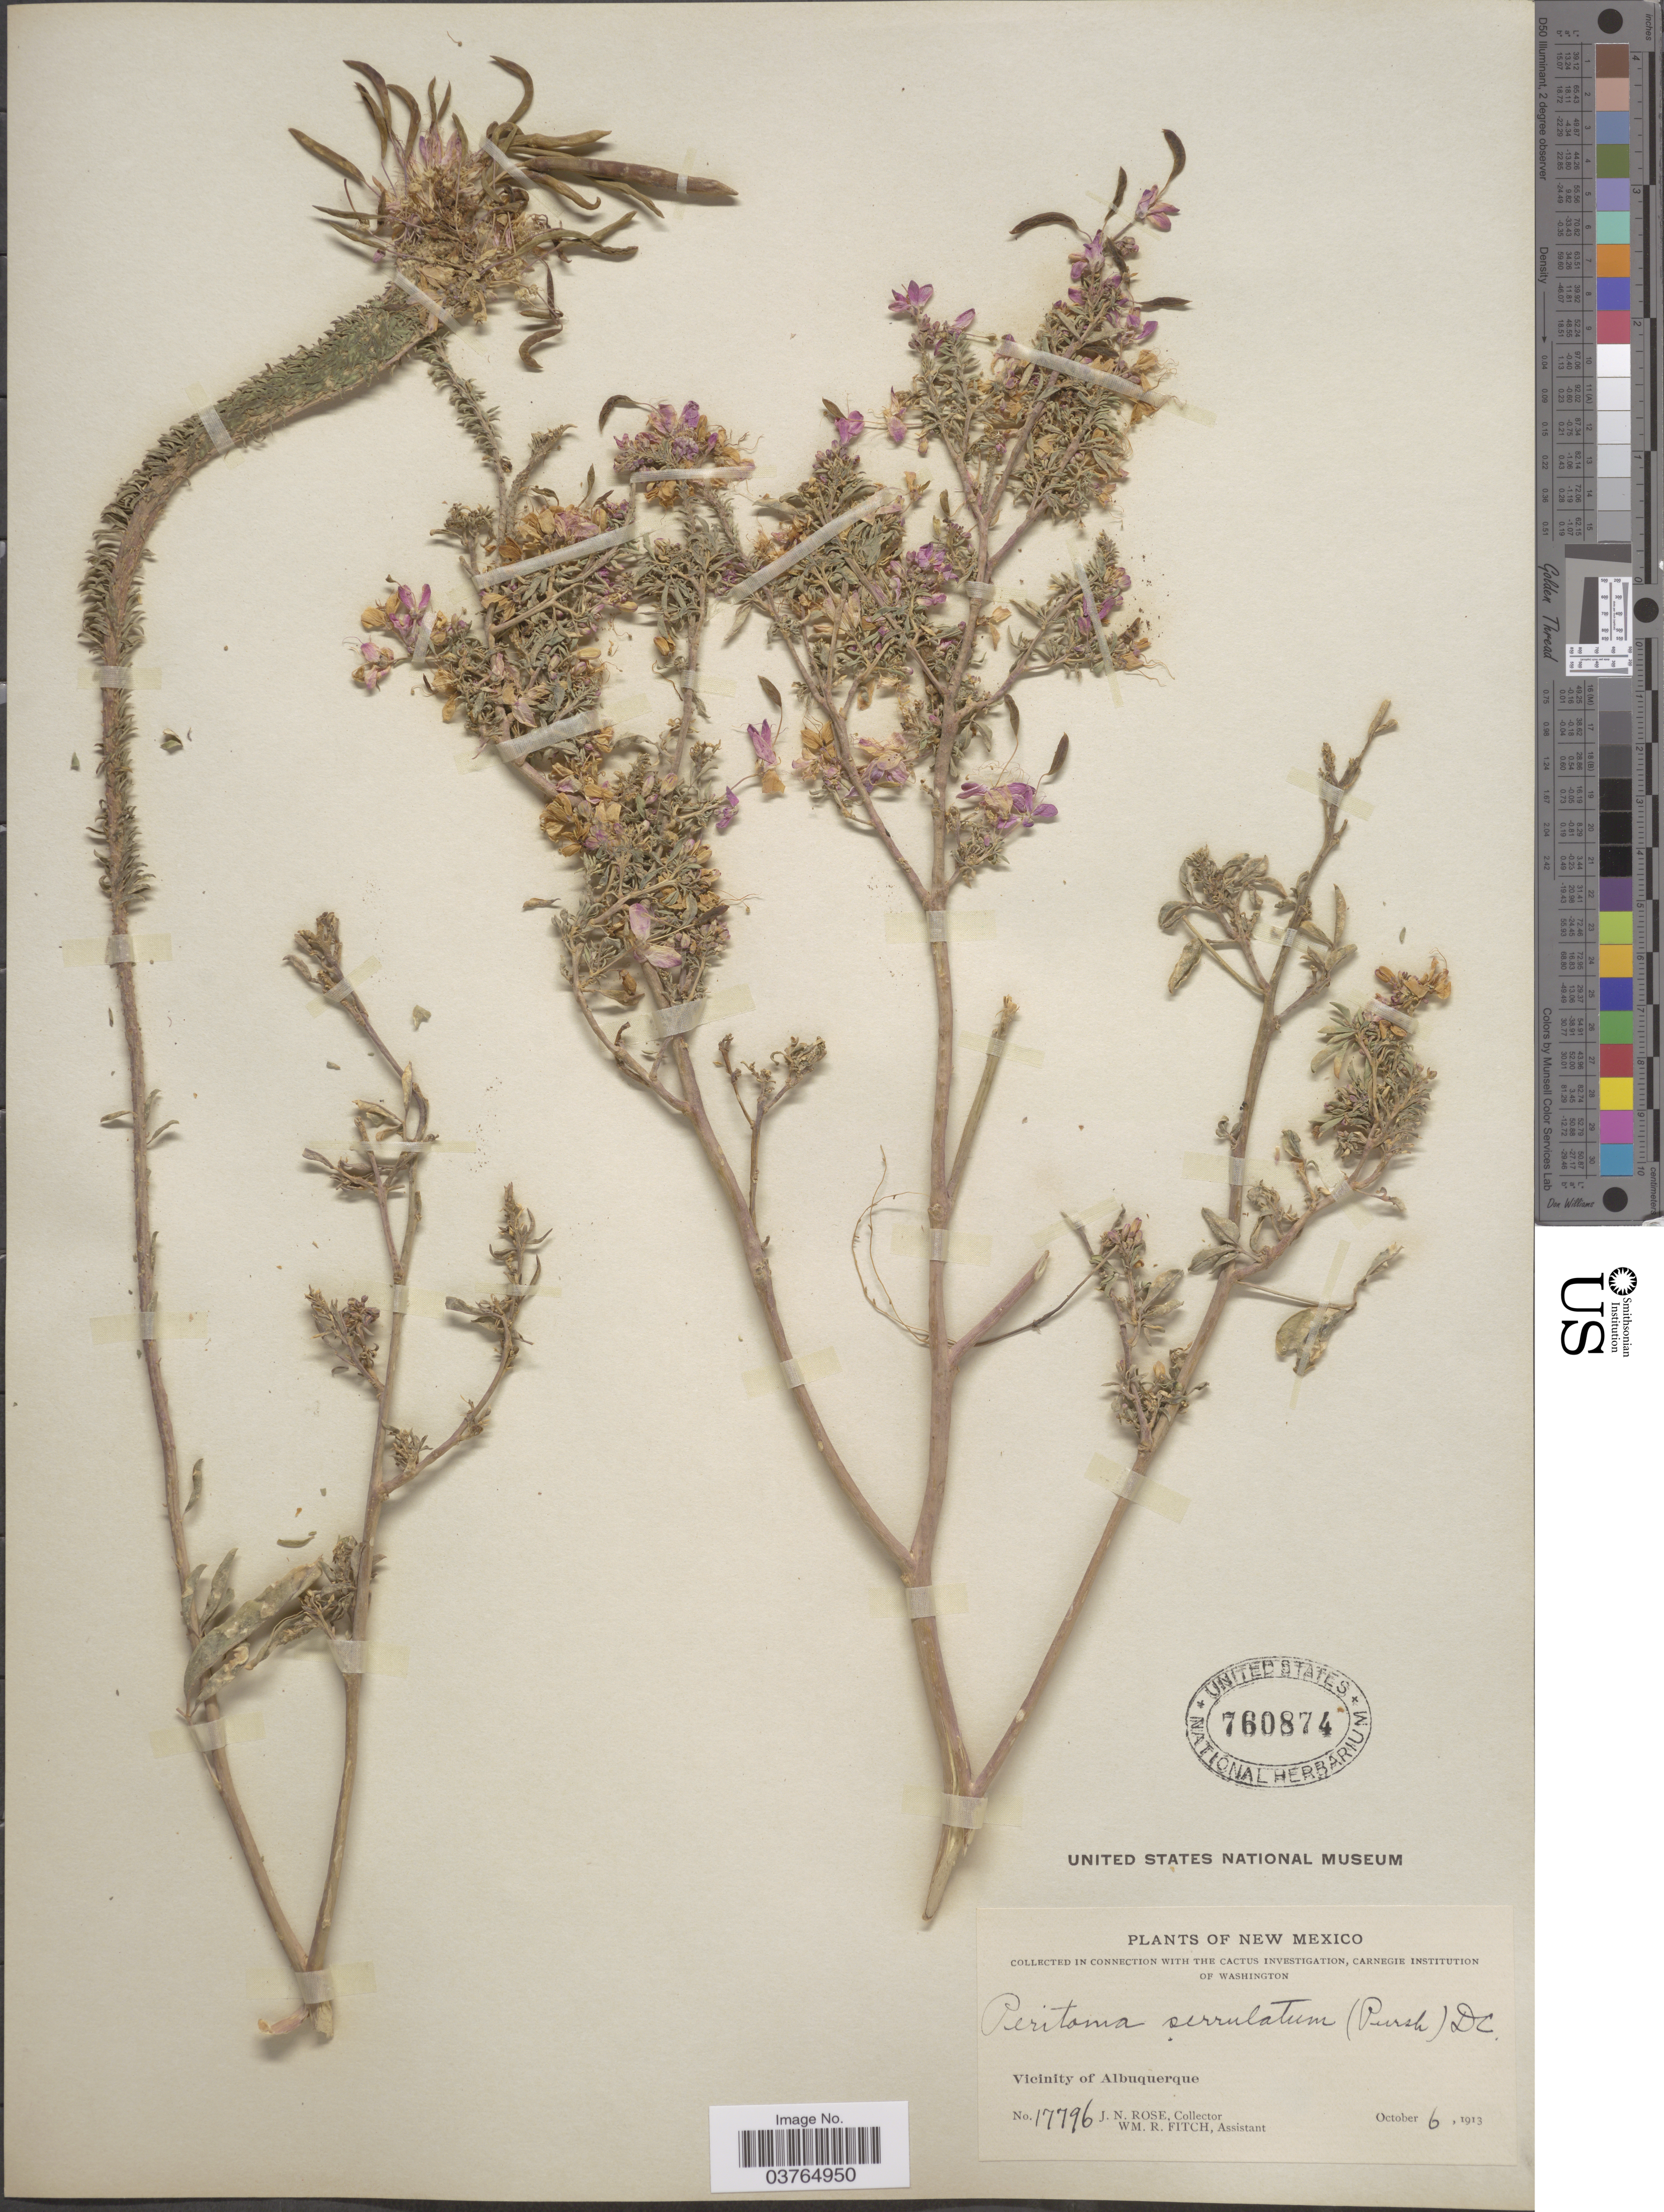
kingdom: Plantae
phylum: Tracheophyta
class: Magnoliopsida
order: Brassicales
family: Cleomaceae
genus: Cleomella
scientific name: Cleomella serrulata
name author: (Pursh) Roalson & J.C. Hall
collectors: J. N. Rose & W. R. Fitch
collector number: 17796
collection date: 1913-10-06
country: United States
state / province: New Mexico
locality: Vicinity of Albuquerque.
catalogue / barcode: US 760874